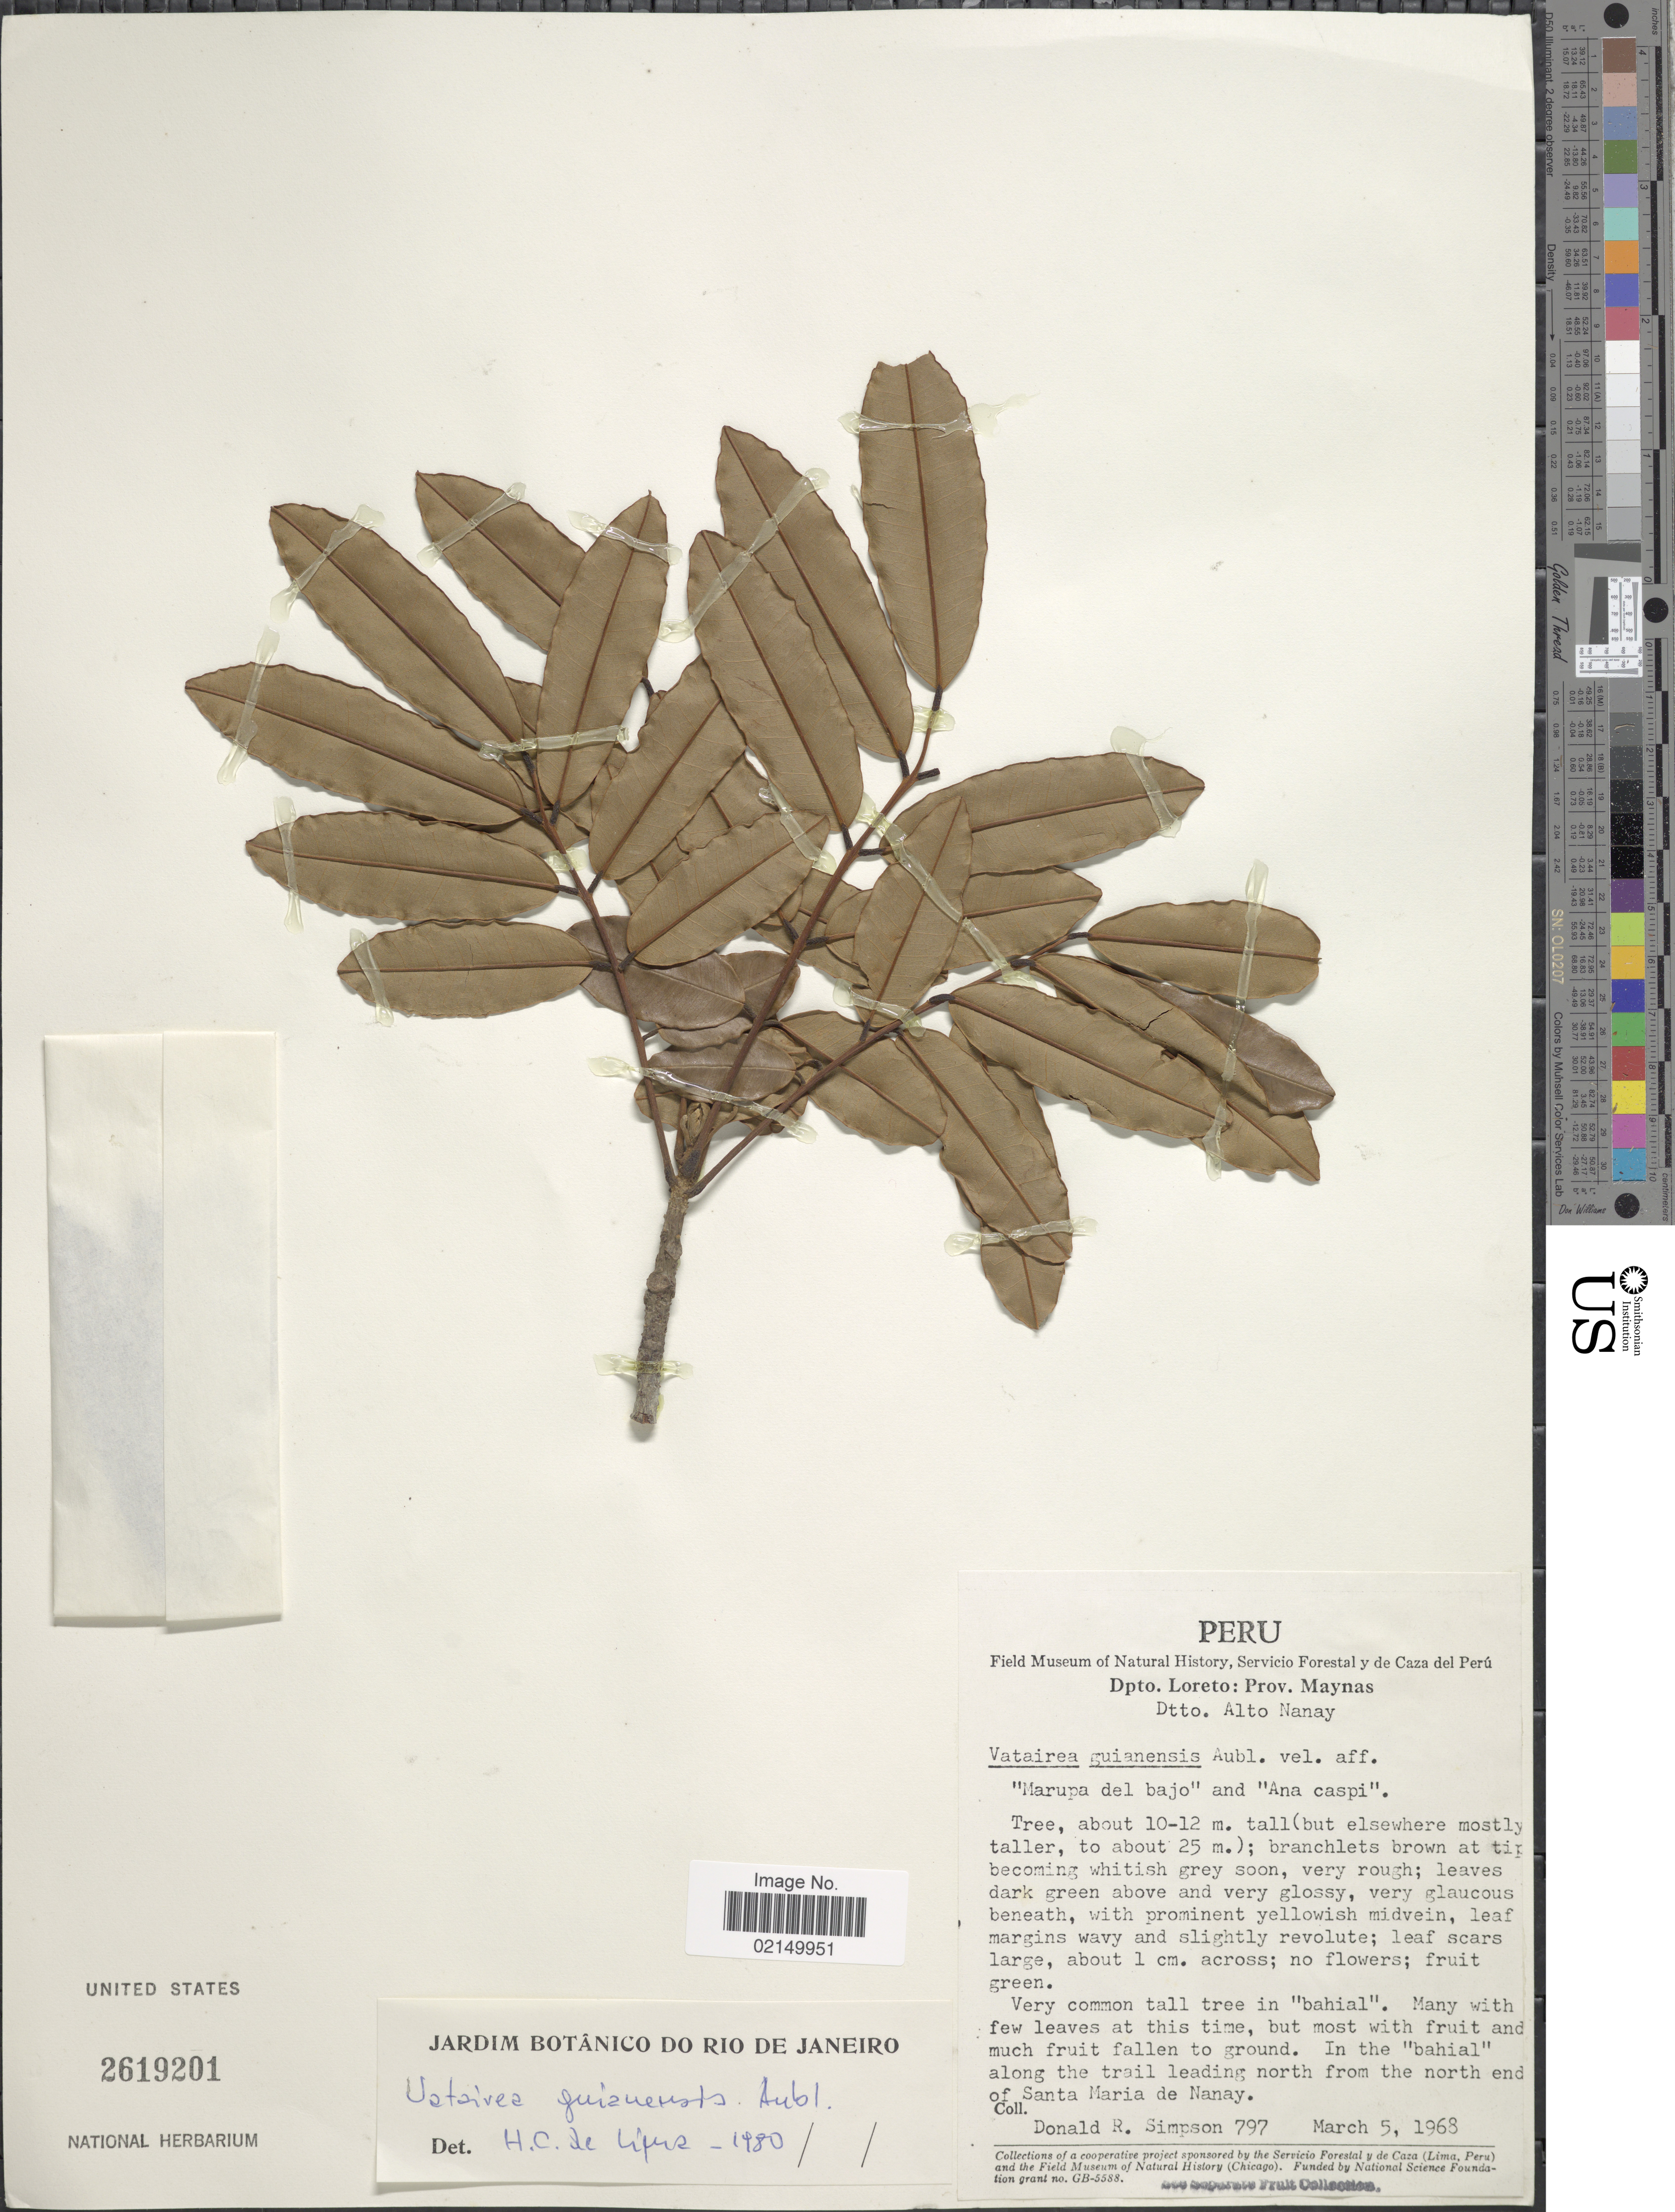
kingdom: Plantae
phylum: Tracheophyta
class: Magnoliopsida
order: Fabales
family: Fabaceae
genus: Vatairea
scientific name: Vatairea guianensis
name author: Aubl.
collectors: D. R. Simpson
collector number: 797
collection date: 1968-03-05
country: Peru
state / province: Loreto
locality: Dpto Loreto: Prov. Maynas, Dtto Alto Nanay, In the 'bahial' along the trail leading north from the north end of Santa Maria de Nanay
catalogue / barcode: US 2619201